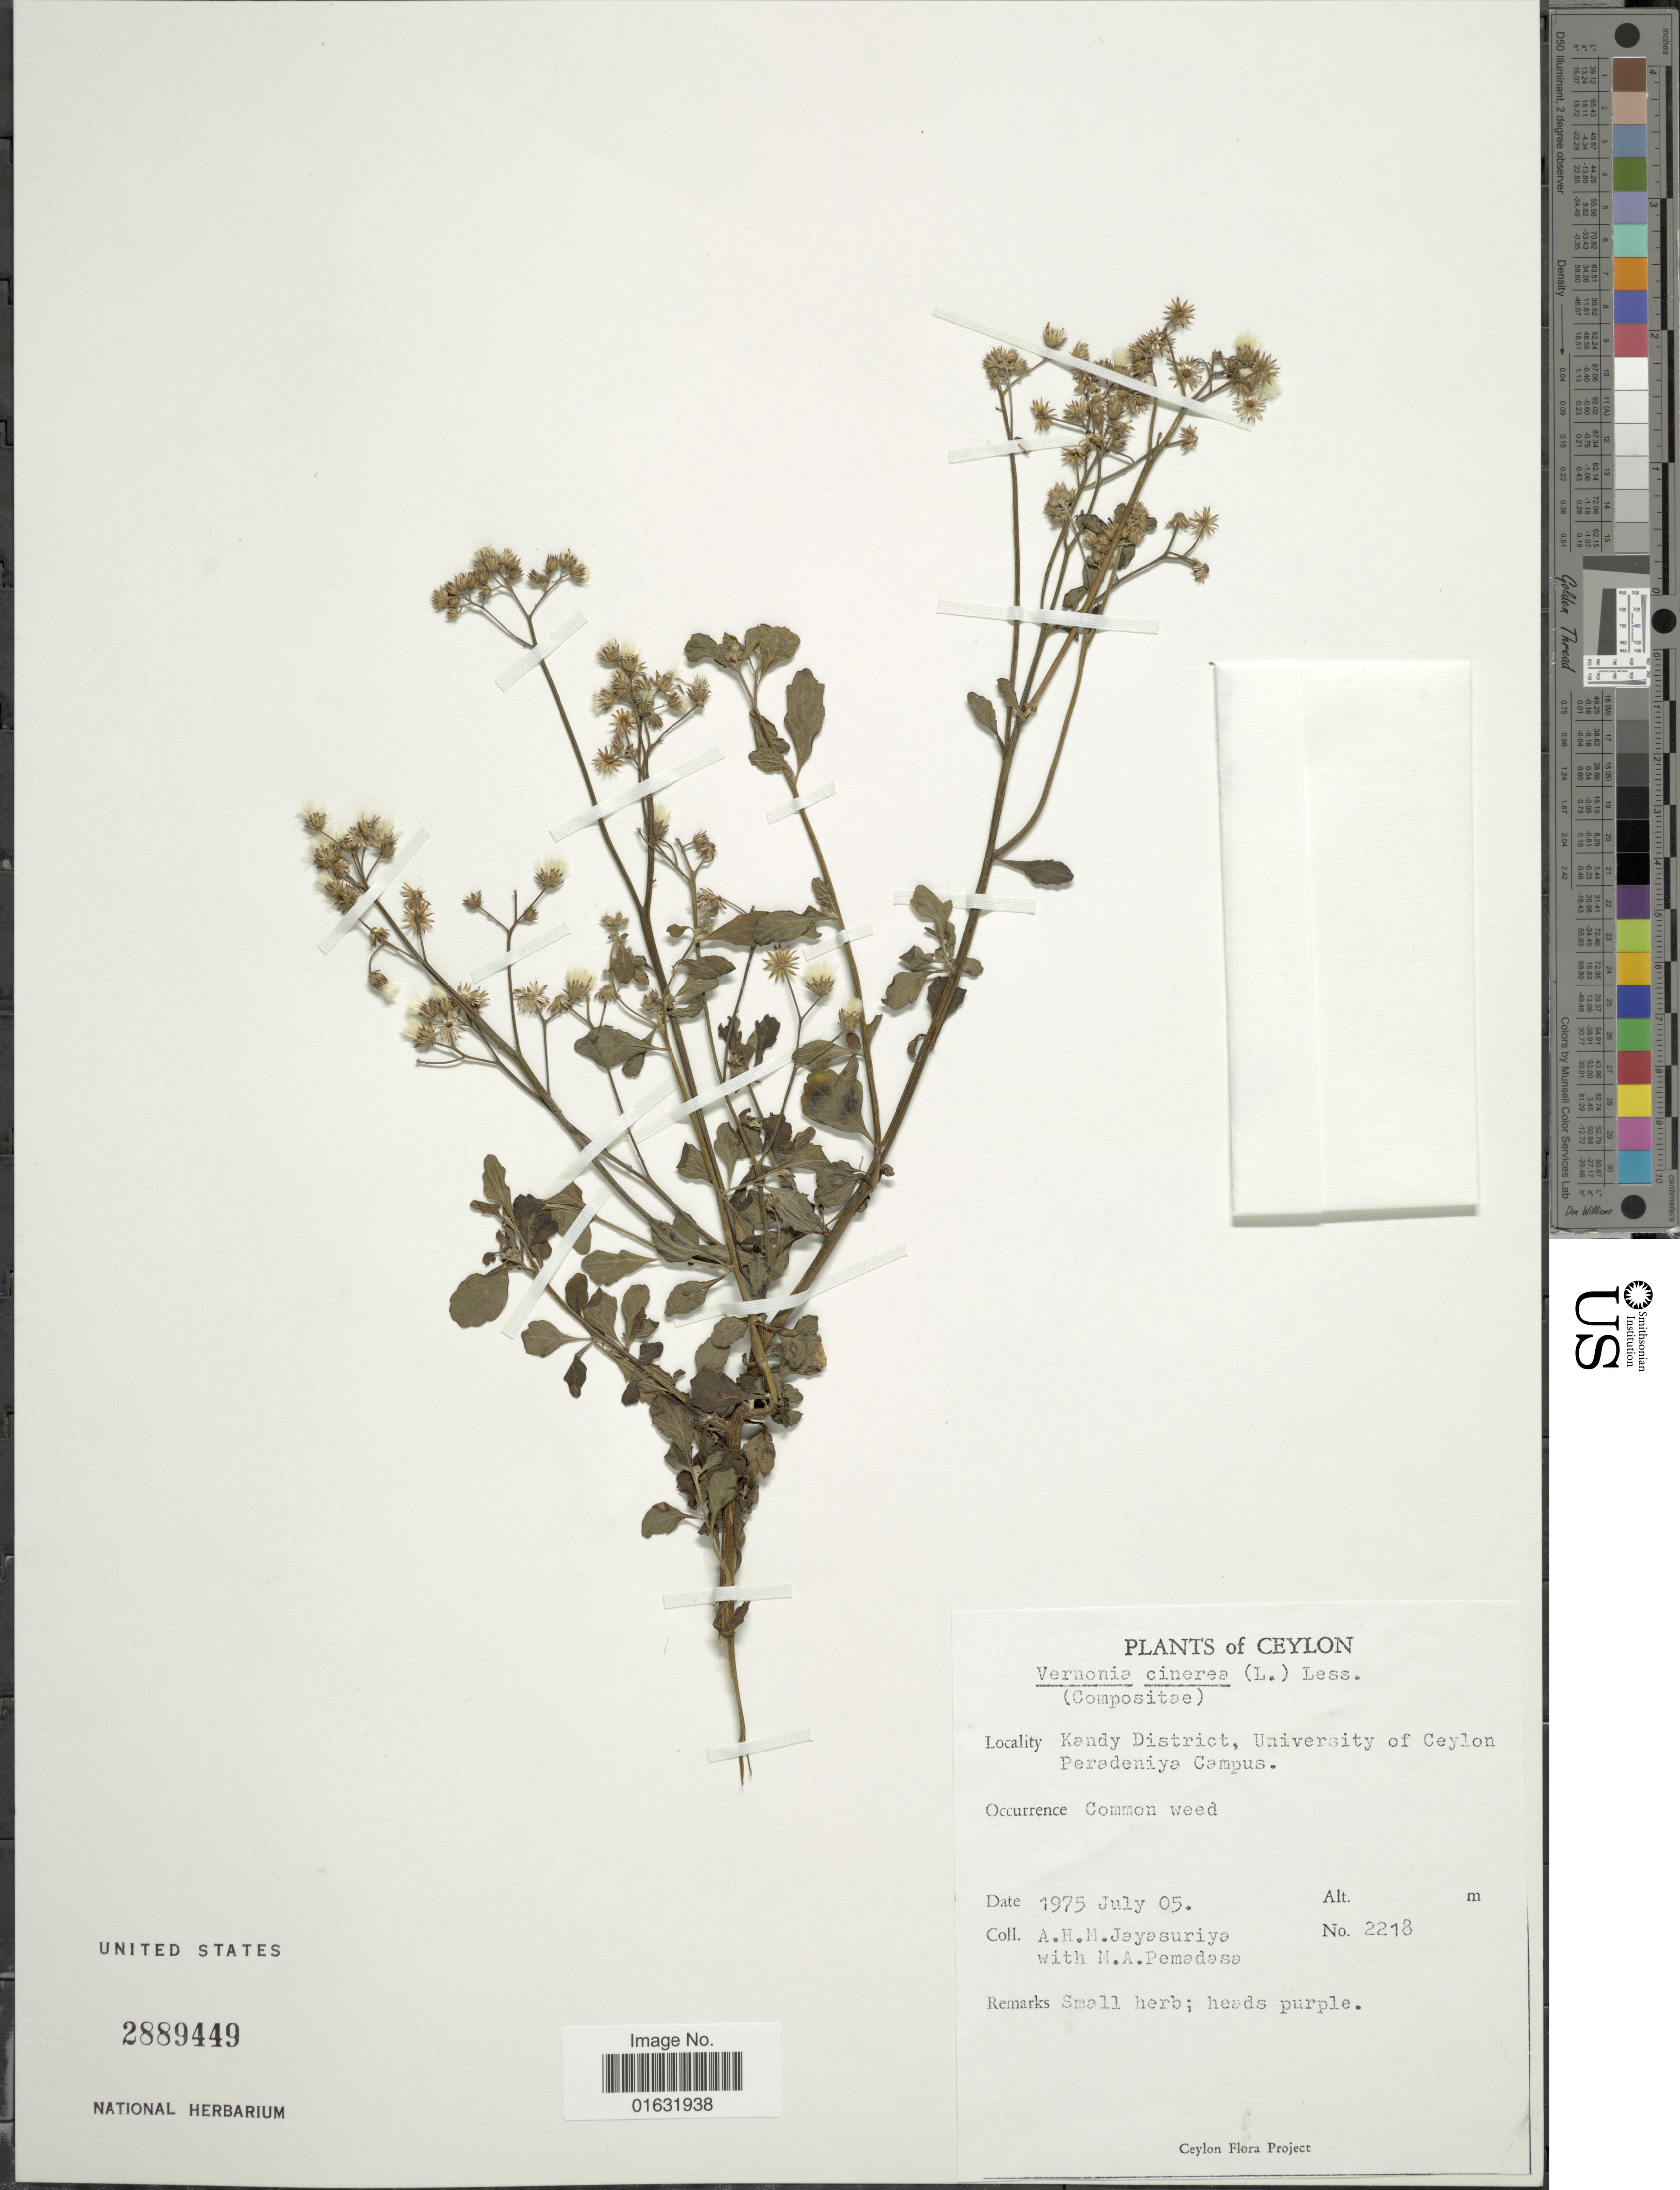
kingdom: Plantae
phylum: Tracheophyta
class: Magnoliopsida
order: Asterales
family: Asteraceae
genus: Cyanthillium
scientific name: Cyanthillium cinereum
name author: (L.) H. Rob.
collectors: A. H. Jayasuriya & M. Pemadasa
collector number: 2218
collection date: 1975-07-05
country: Sri Lanka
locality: Ceylon, Kandy District, University of Ceylon, Peradeniya Campus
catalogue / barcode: US 2889449